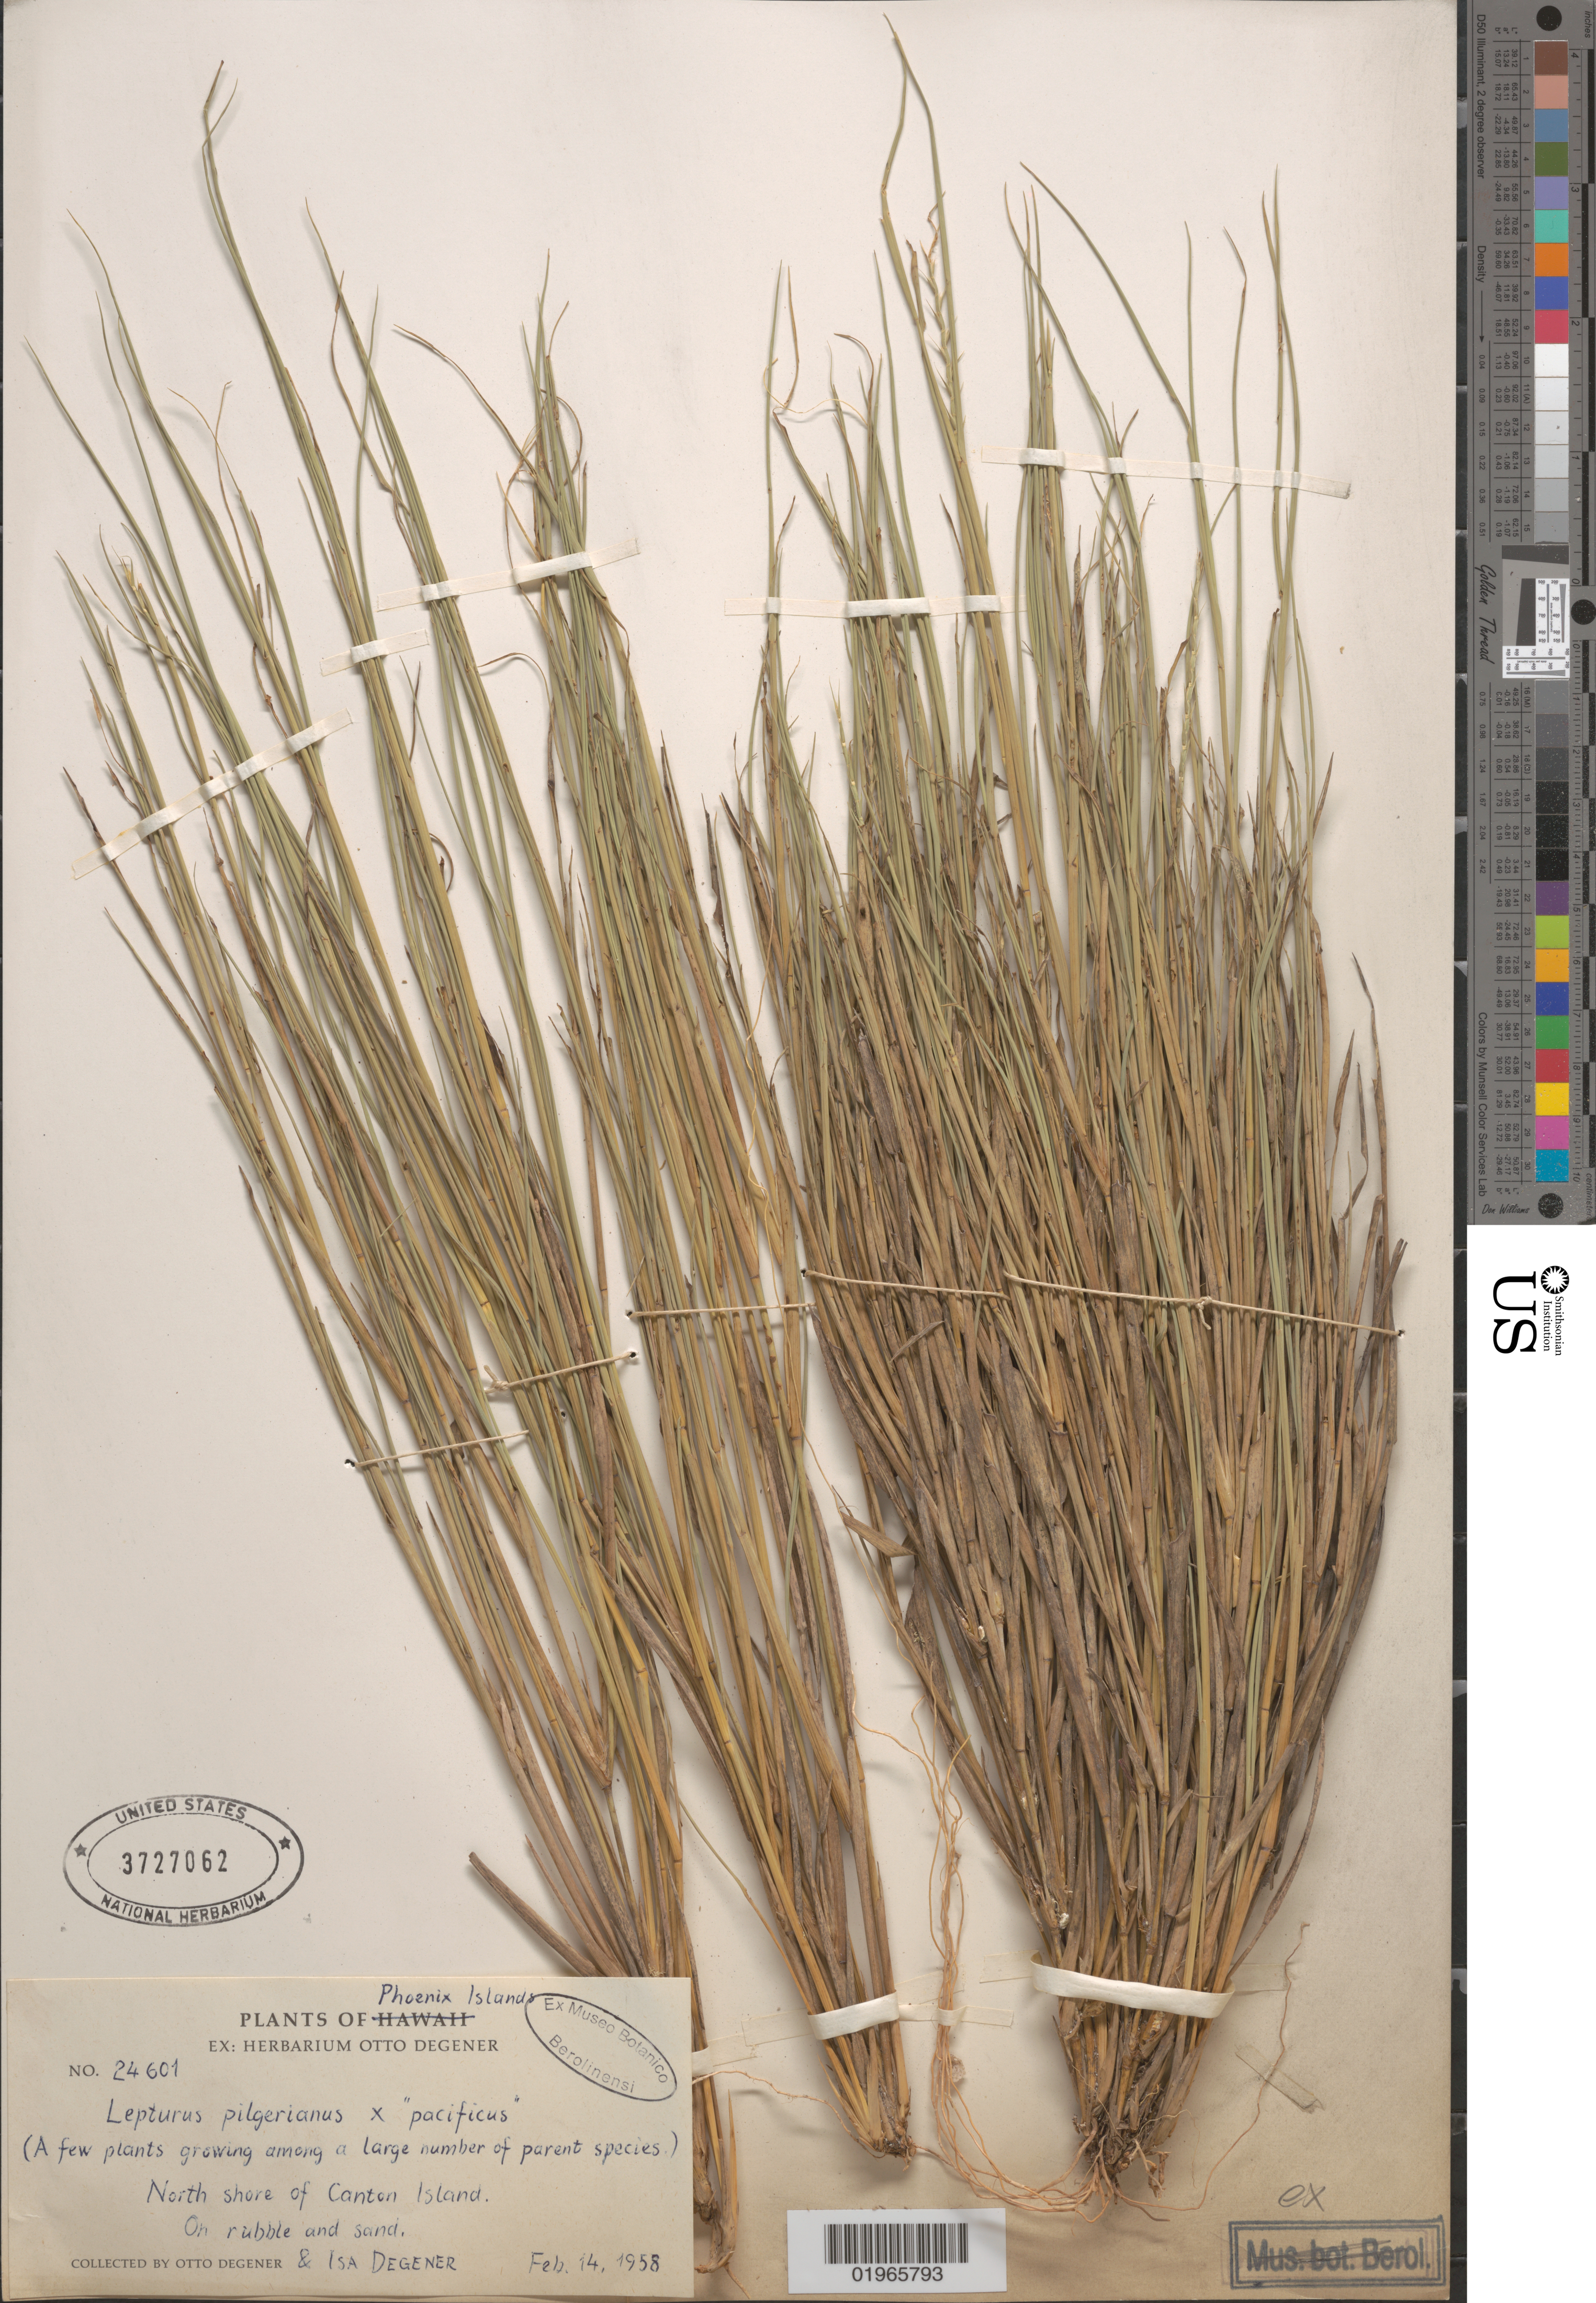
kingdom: Plantae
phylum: Tracheophyta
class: Liliopsida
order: Poales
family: Poaceae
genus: Lepturus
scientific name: Lepturus pilgerianus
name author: Hansen & Potztal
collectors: O. Degener & I. Degener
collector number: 24061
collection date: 1958-01-30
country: Kiribati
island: Kanton [Canton] Atoll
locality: North shore of Canton Island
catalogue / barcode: US 3727062